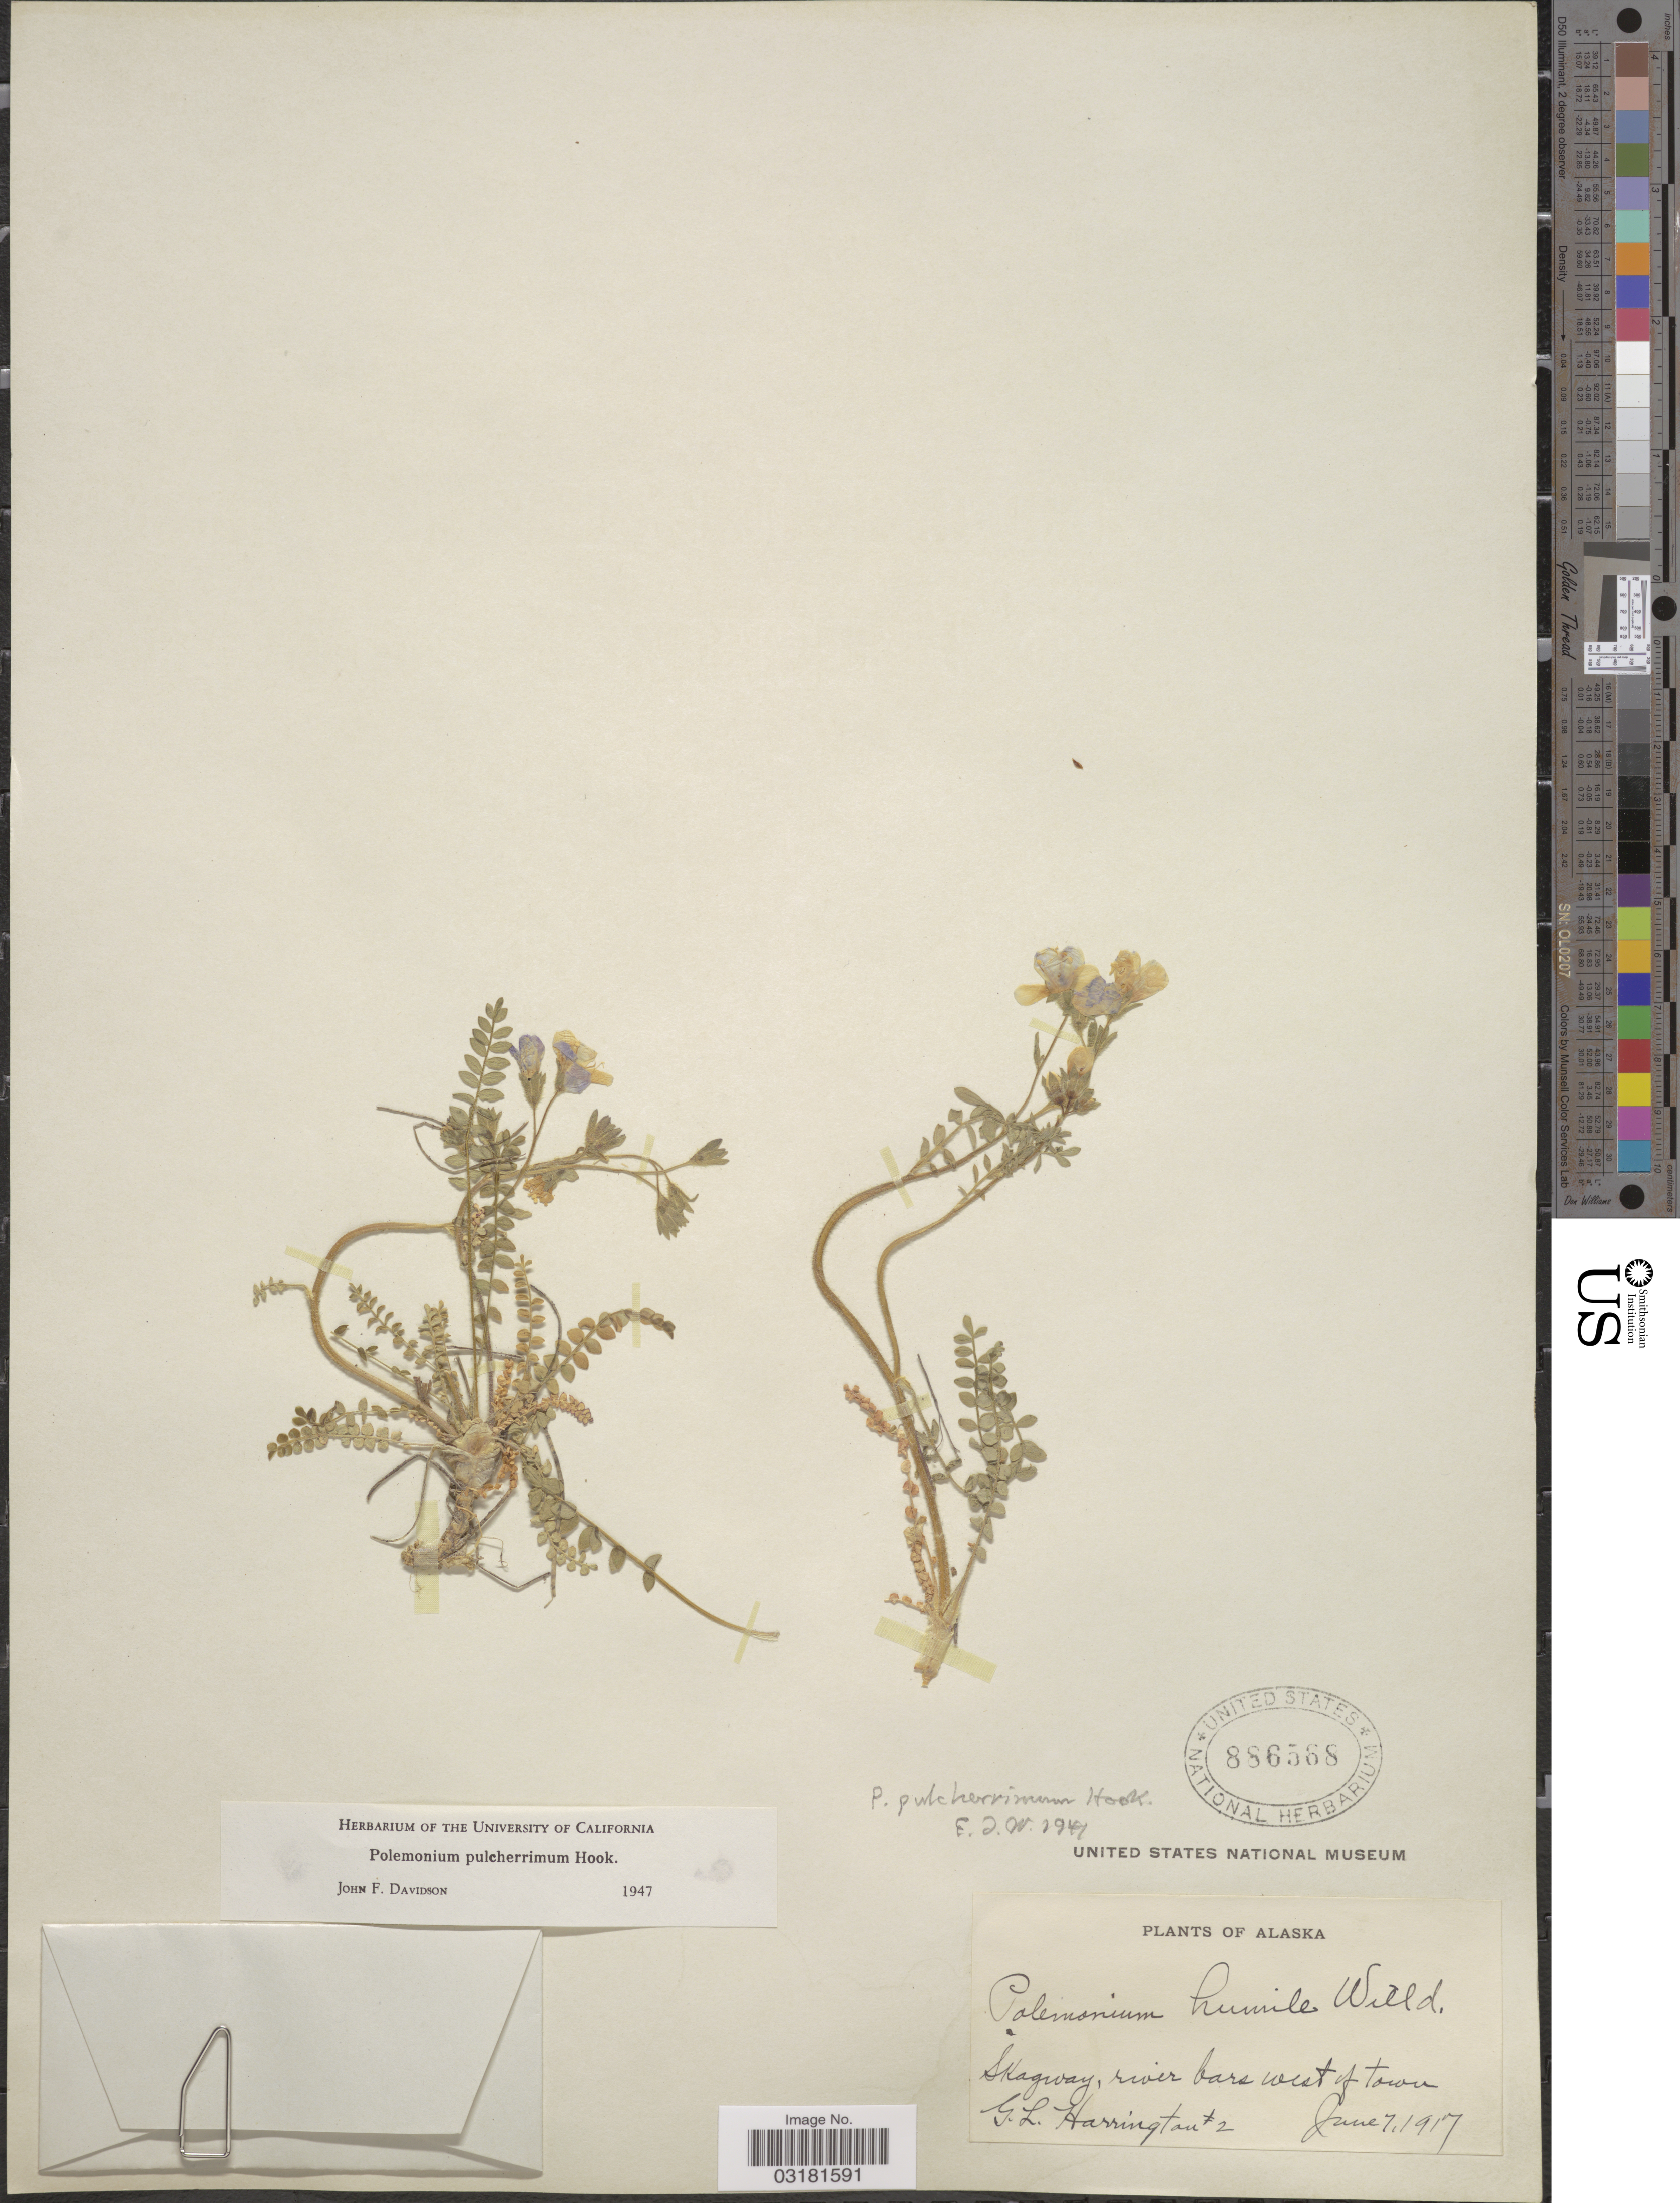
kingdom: Plantae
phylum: Tracheophyta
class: Magnoliopsida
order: Ericales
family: Polemoniaceae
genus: Polemonium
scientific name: Polemonium pulcherrimum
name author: Hook.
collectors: G. Harrington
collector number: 2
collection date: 1917-06-07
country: United States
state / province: Alaska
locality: Skagway, river bars west of town.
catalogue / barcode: US 886568